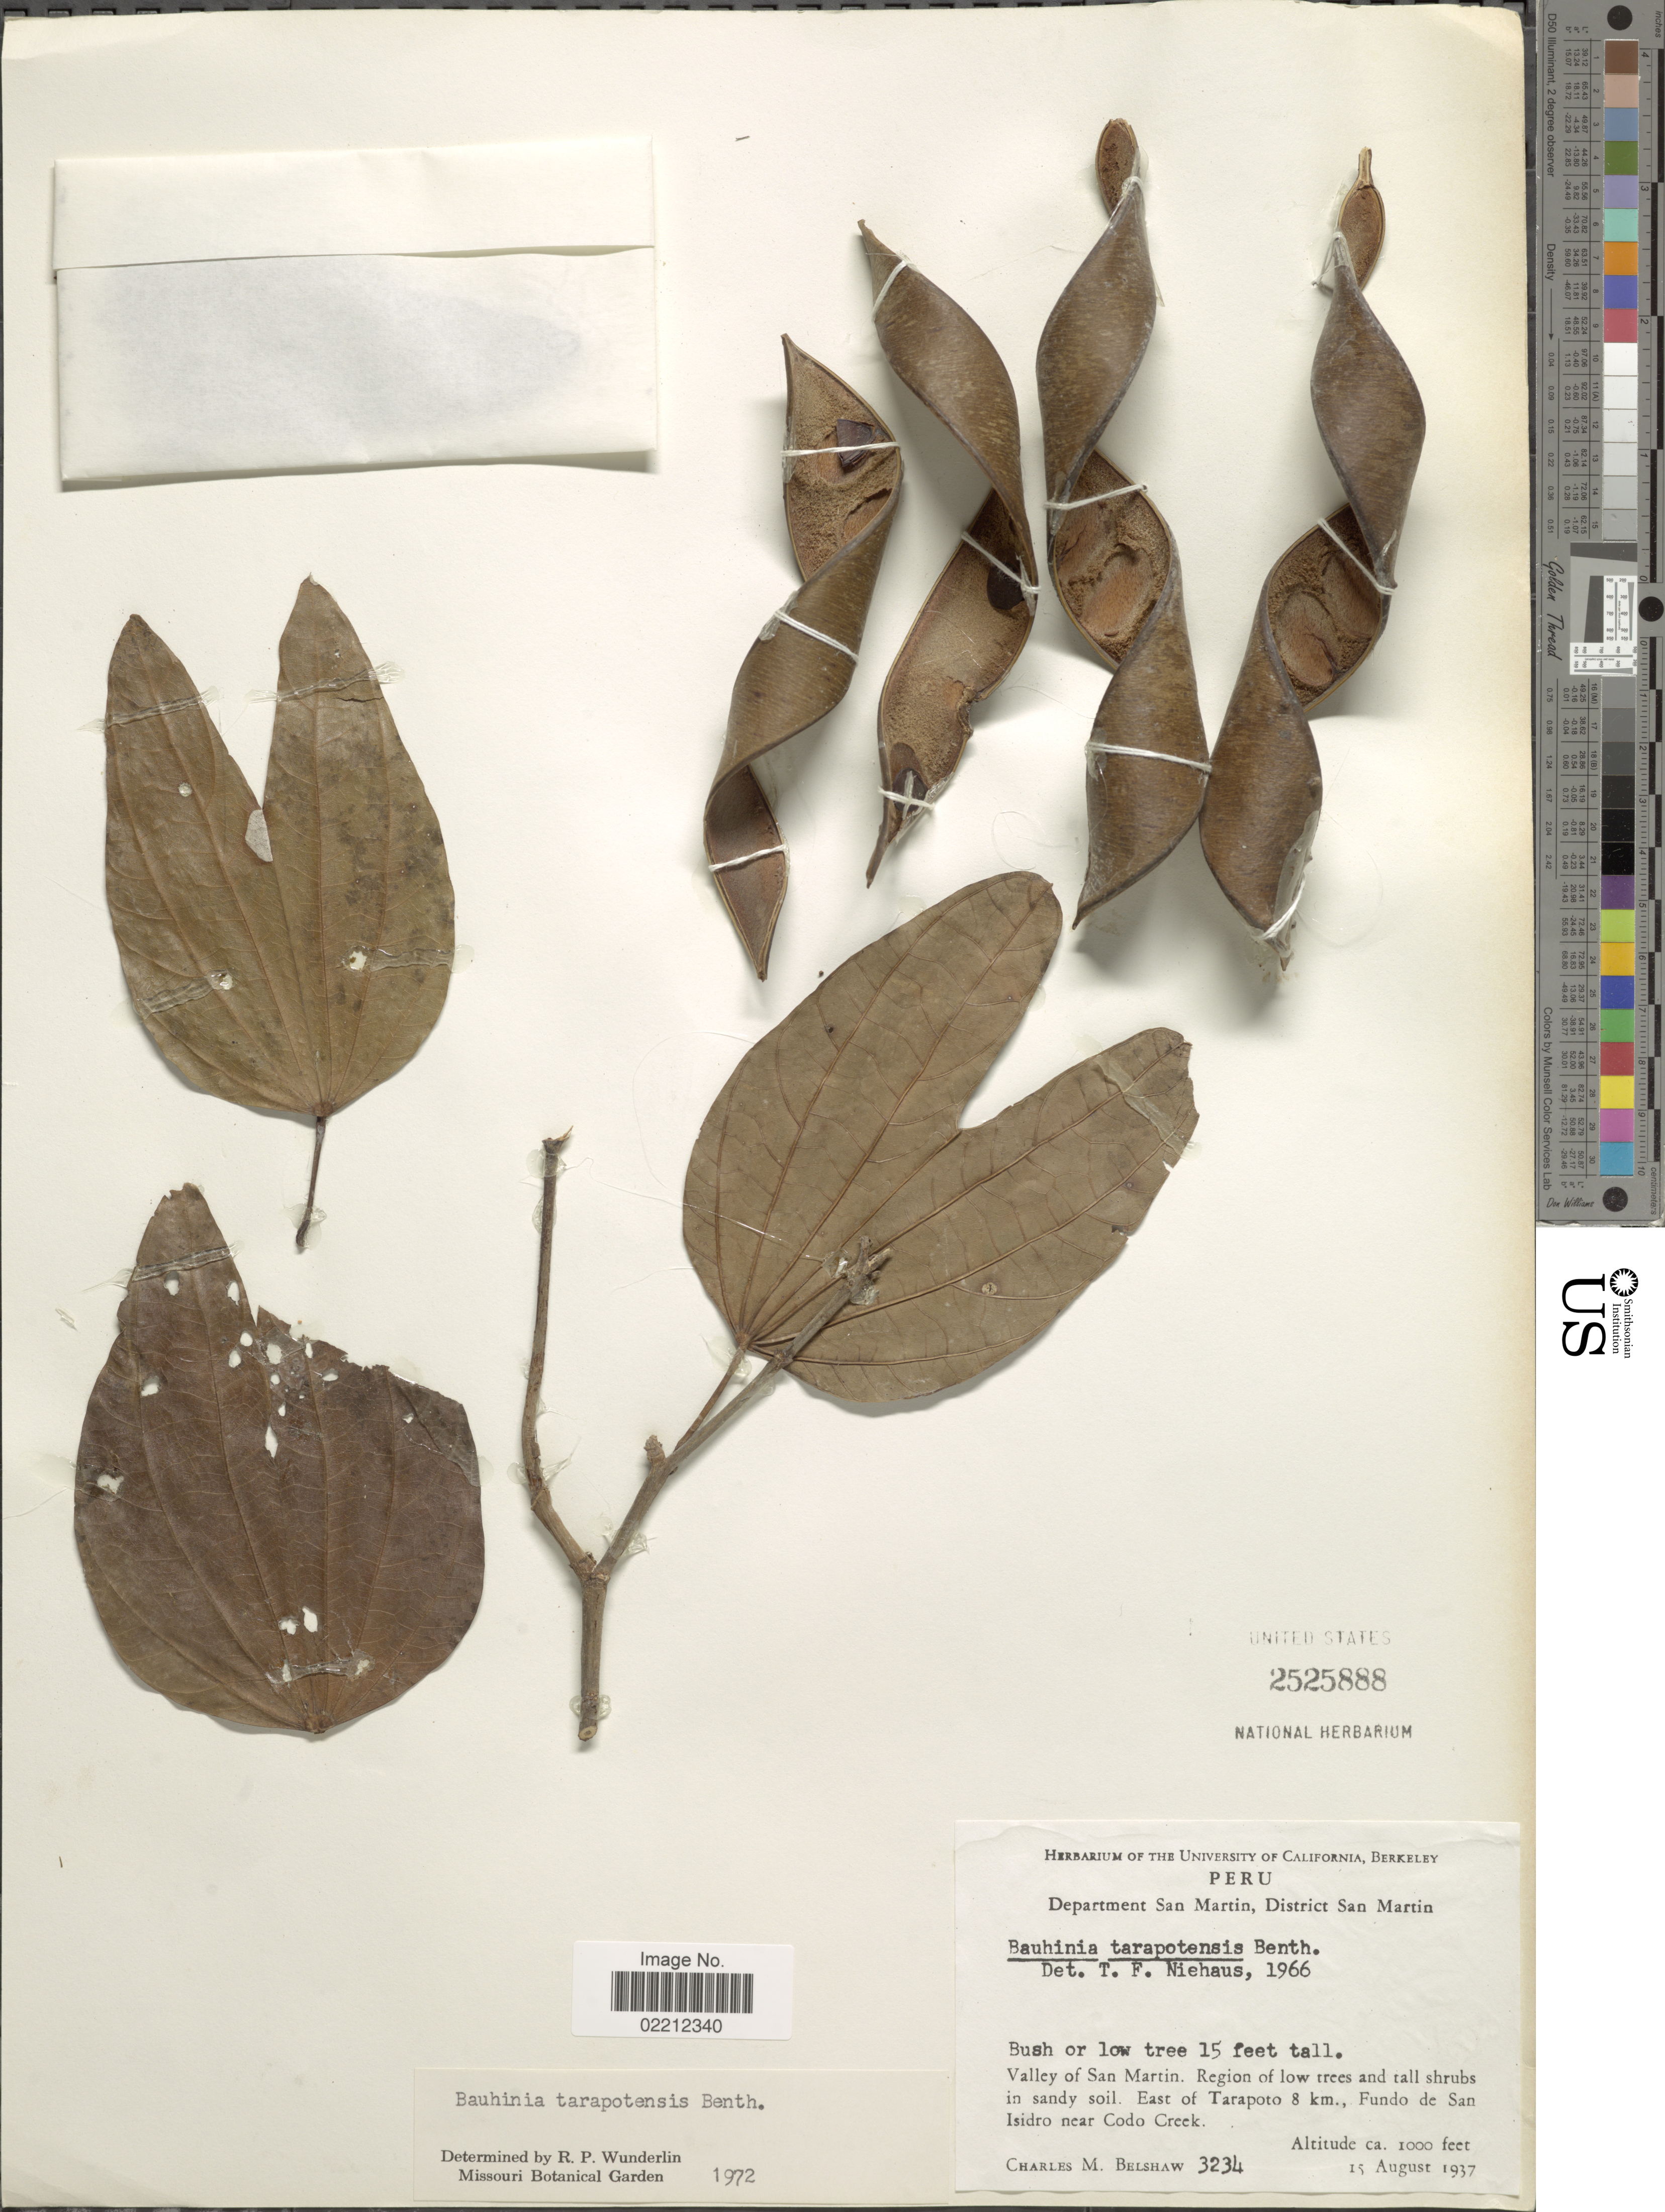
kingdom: Plantae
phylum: Tracheophyta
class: Magnoliopsida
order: Fabales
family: Fabaceae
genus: Bauhinia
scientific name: Bauhinia tarapotensis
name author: Benth.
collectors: C. Shaw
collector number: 3234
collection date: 1937-08-15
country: Peru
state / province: San Martín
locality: Department San Martin, District San Martin. Valley of San Martin. reghion of low trees and tall shrubs in sandy soil. East of Tarapoto 8 km., Fundo de San Isidoro near Codo Creek.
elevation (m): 305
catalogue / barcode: US 2525888